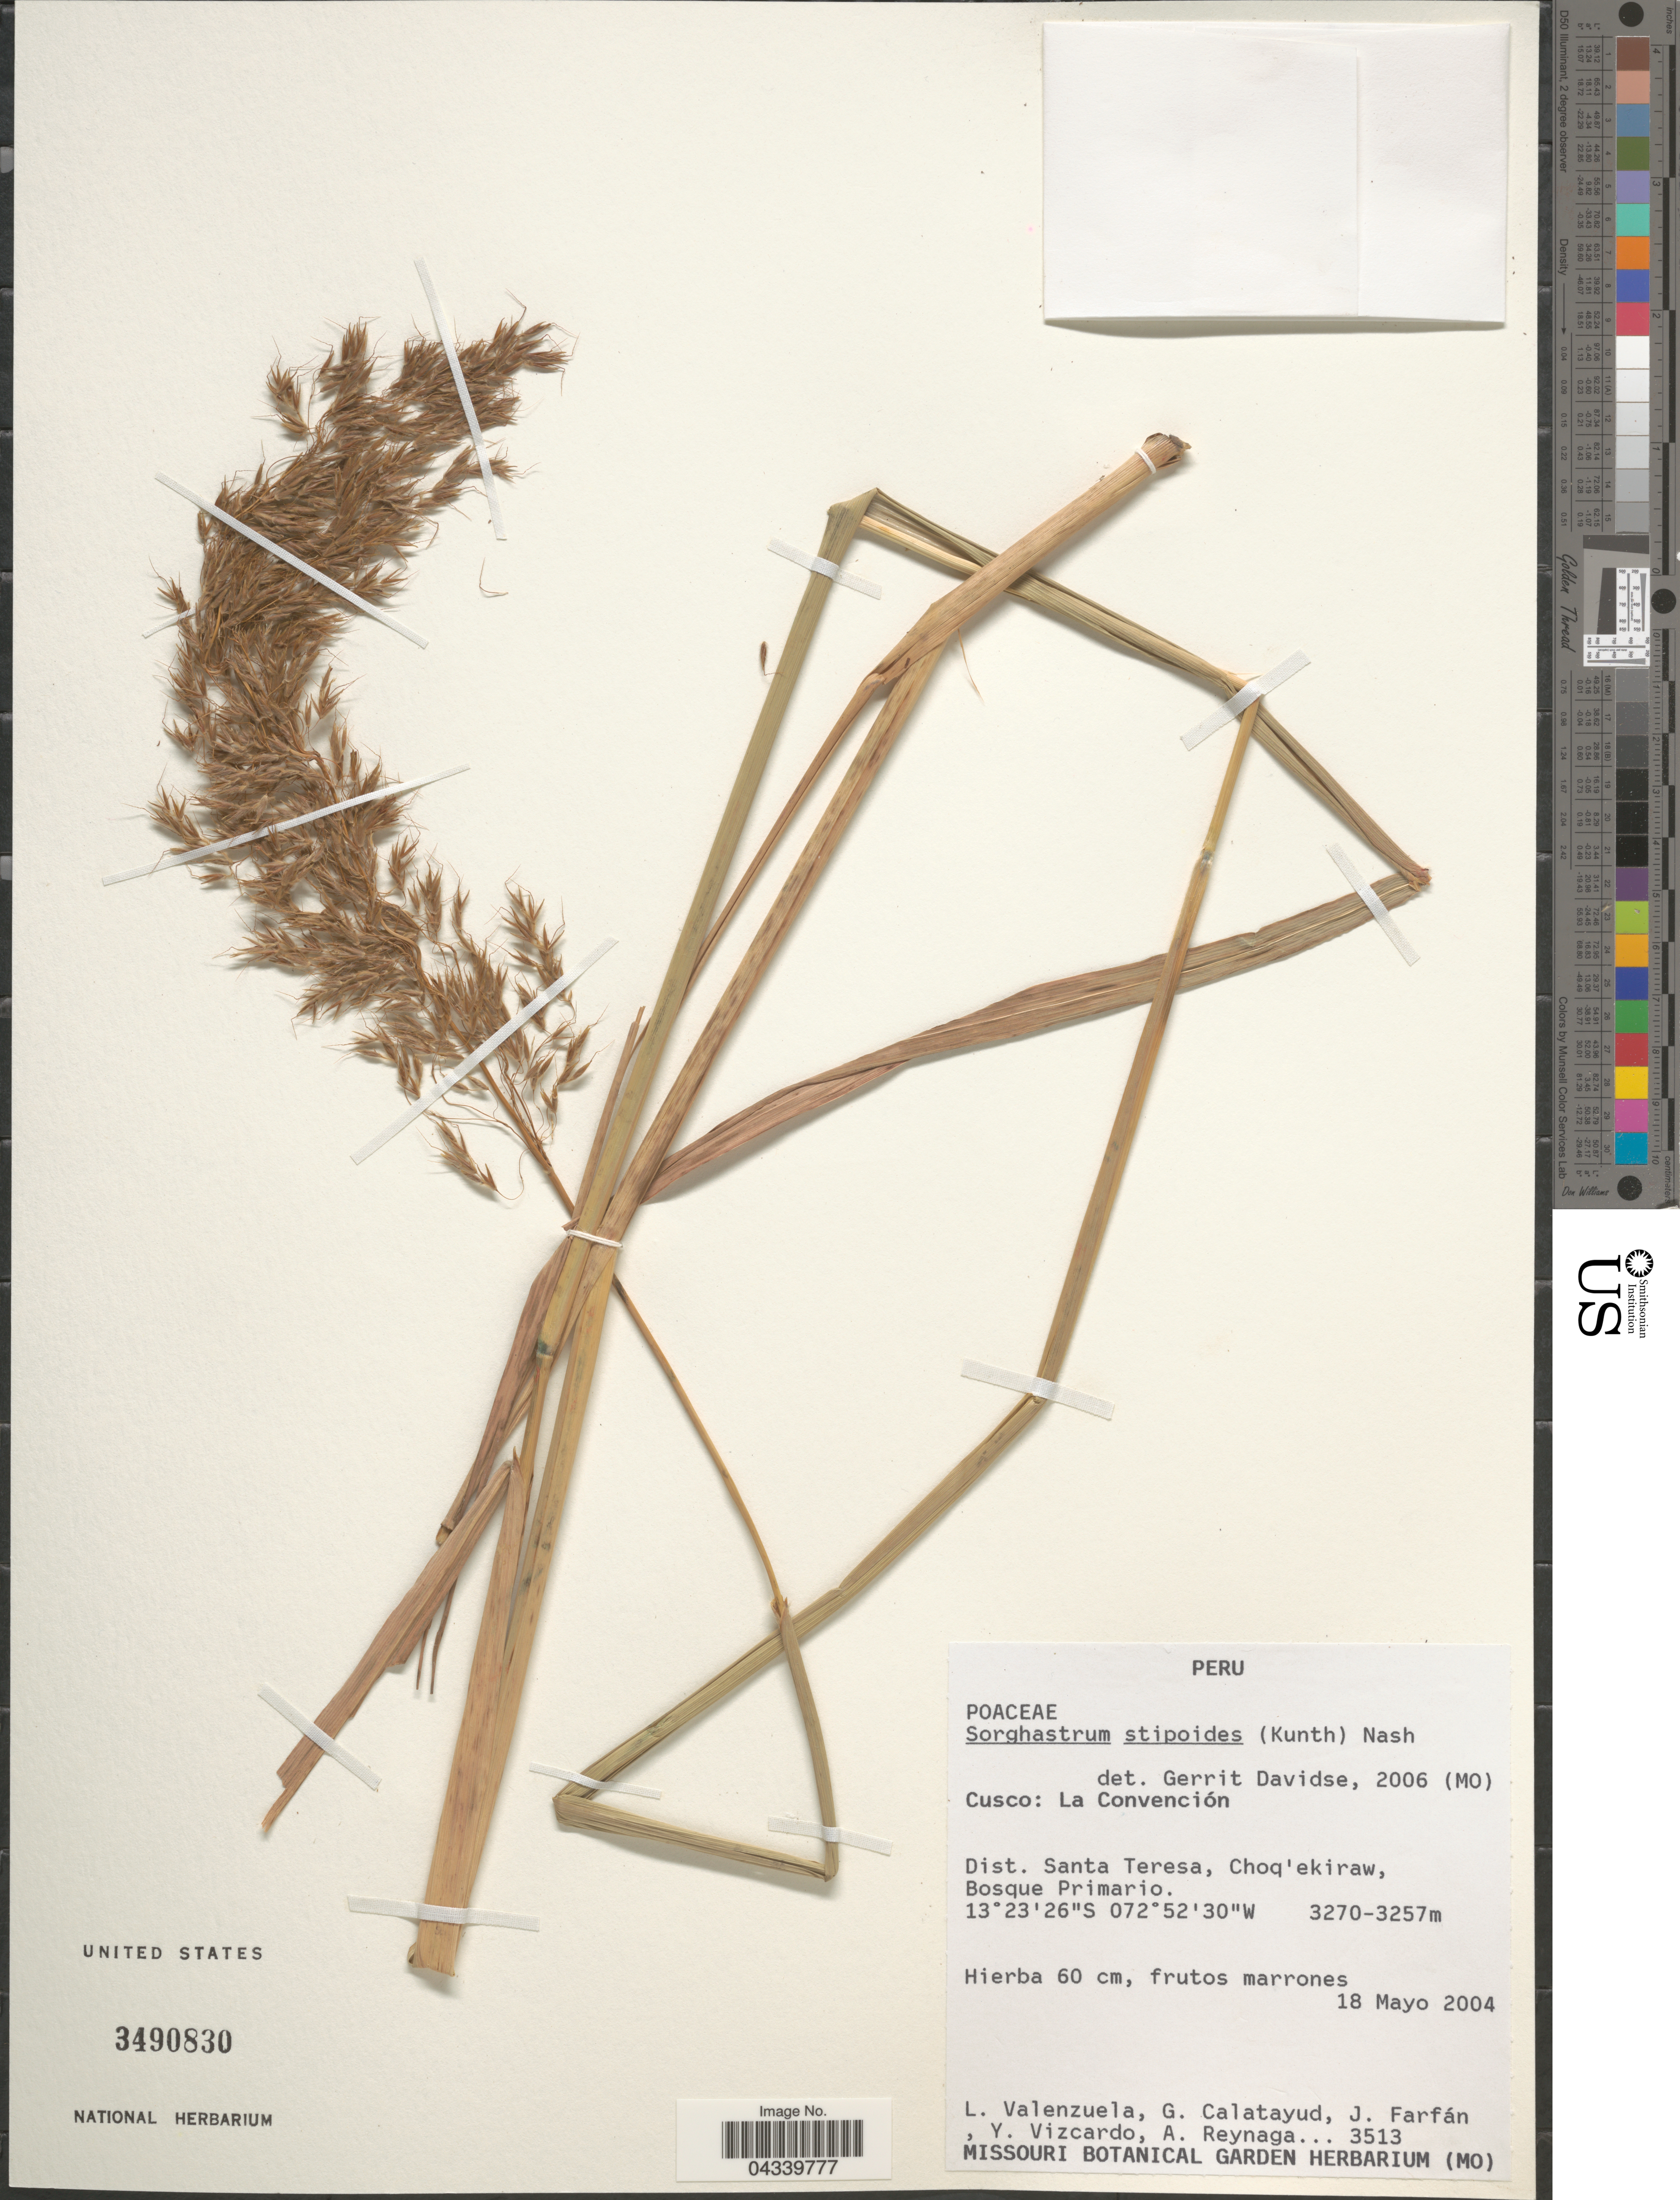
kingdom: Plantae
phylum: Tracheophyta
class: Liliopsida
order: Poales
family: Poaceae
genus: Sorghastrum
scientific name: Sorghastrum stipoides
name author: (Kunth) Nash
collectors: L. Valenzuela, G. Calatayud, J. Farfán, Y. Vizcardo & A. Reynaga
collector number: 3513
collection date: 2004-05-18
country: Peru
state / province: Cusco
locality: La Convención. Dist. Santa Teresa, Choq'ekiraw, Bosque Primario.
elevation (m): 3257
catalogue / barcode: US 3490830